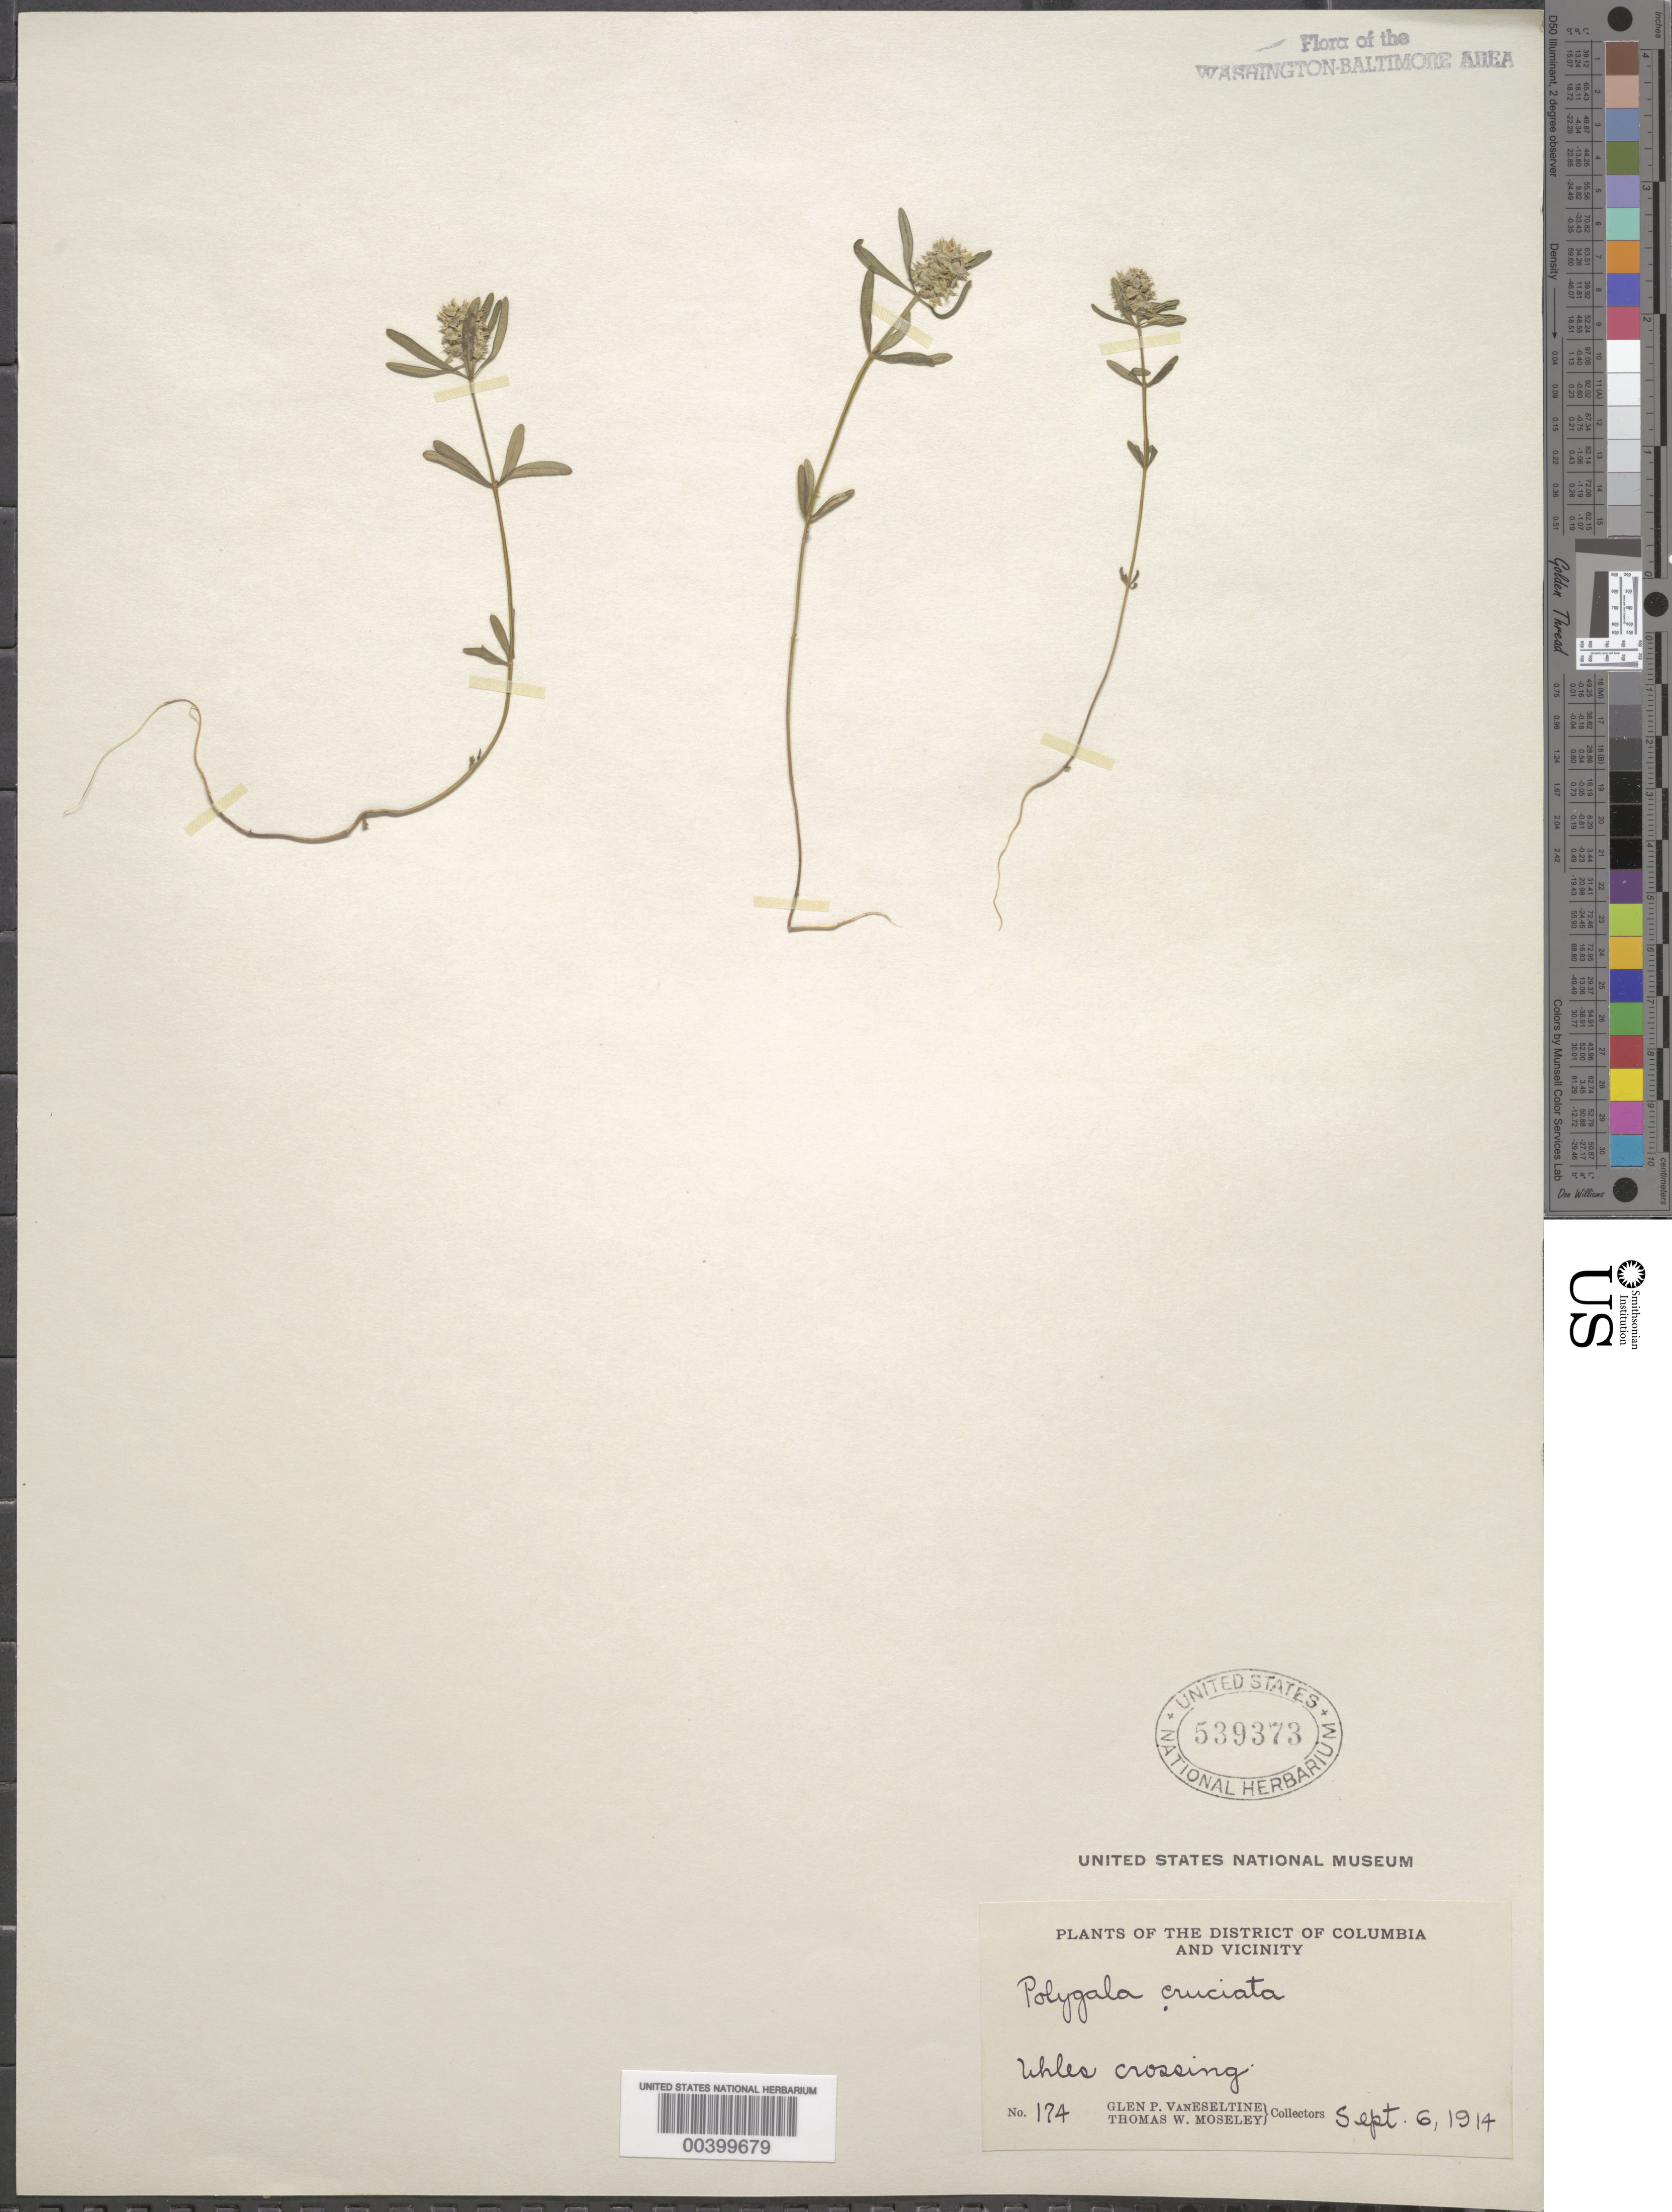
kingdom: Plantae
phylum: Tracheophyta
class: Magnoliopsida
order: Fabales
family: Polygalaceae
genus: Polygala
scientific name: Polygala cruciata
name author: L.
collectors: G. P. Van Eseltine & T. Moseley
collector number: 174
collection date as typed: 06 Sep 1914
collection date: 1914-09-06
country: United States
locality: Uhles Crossing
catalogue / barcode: US 539373